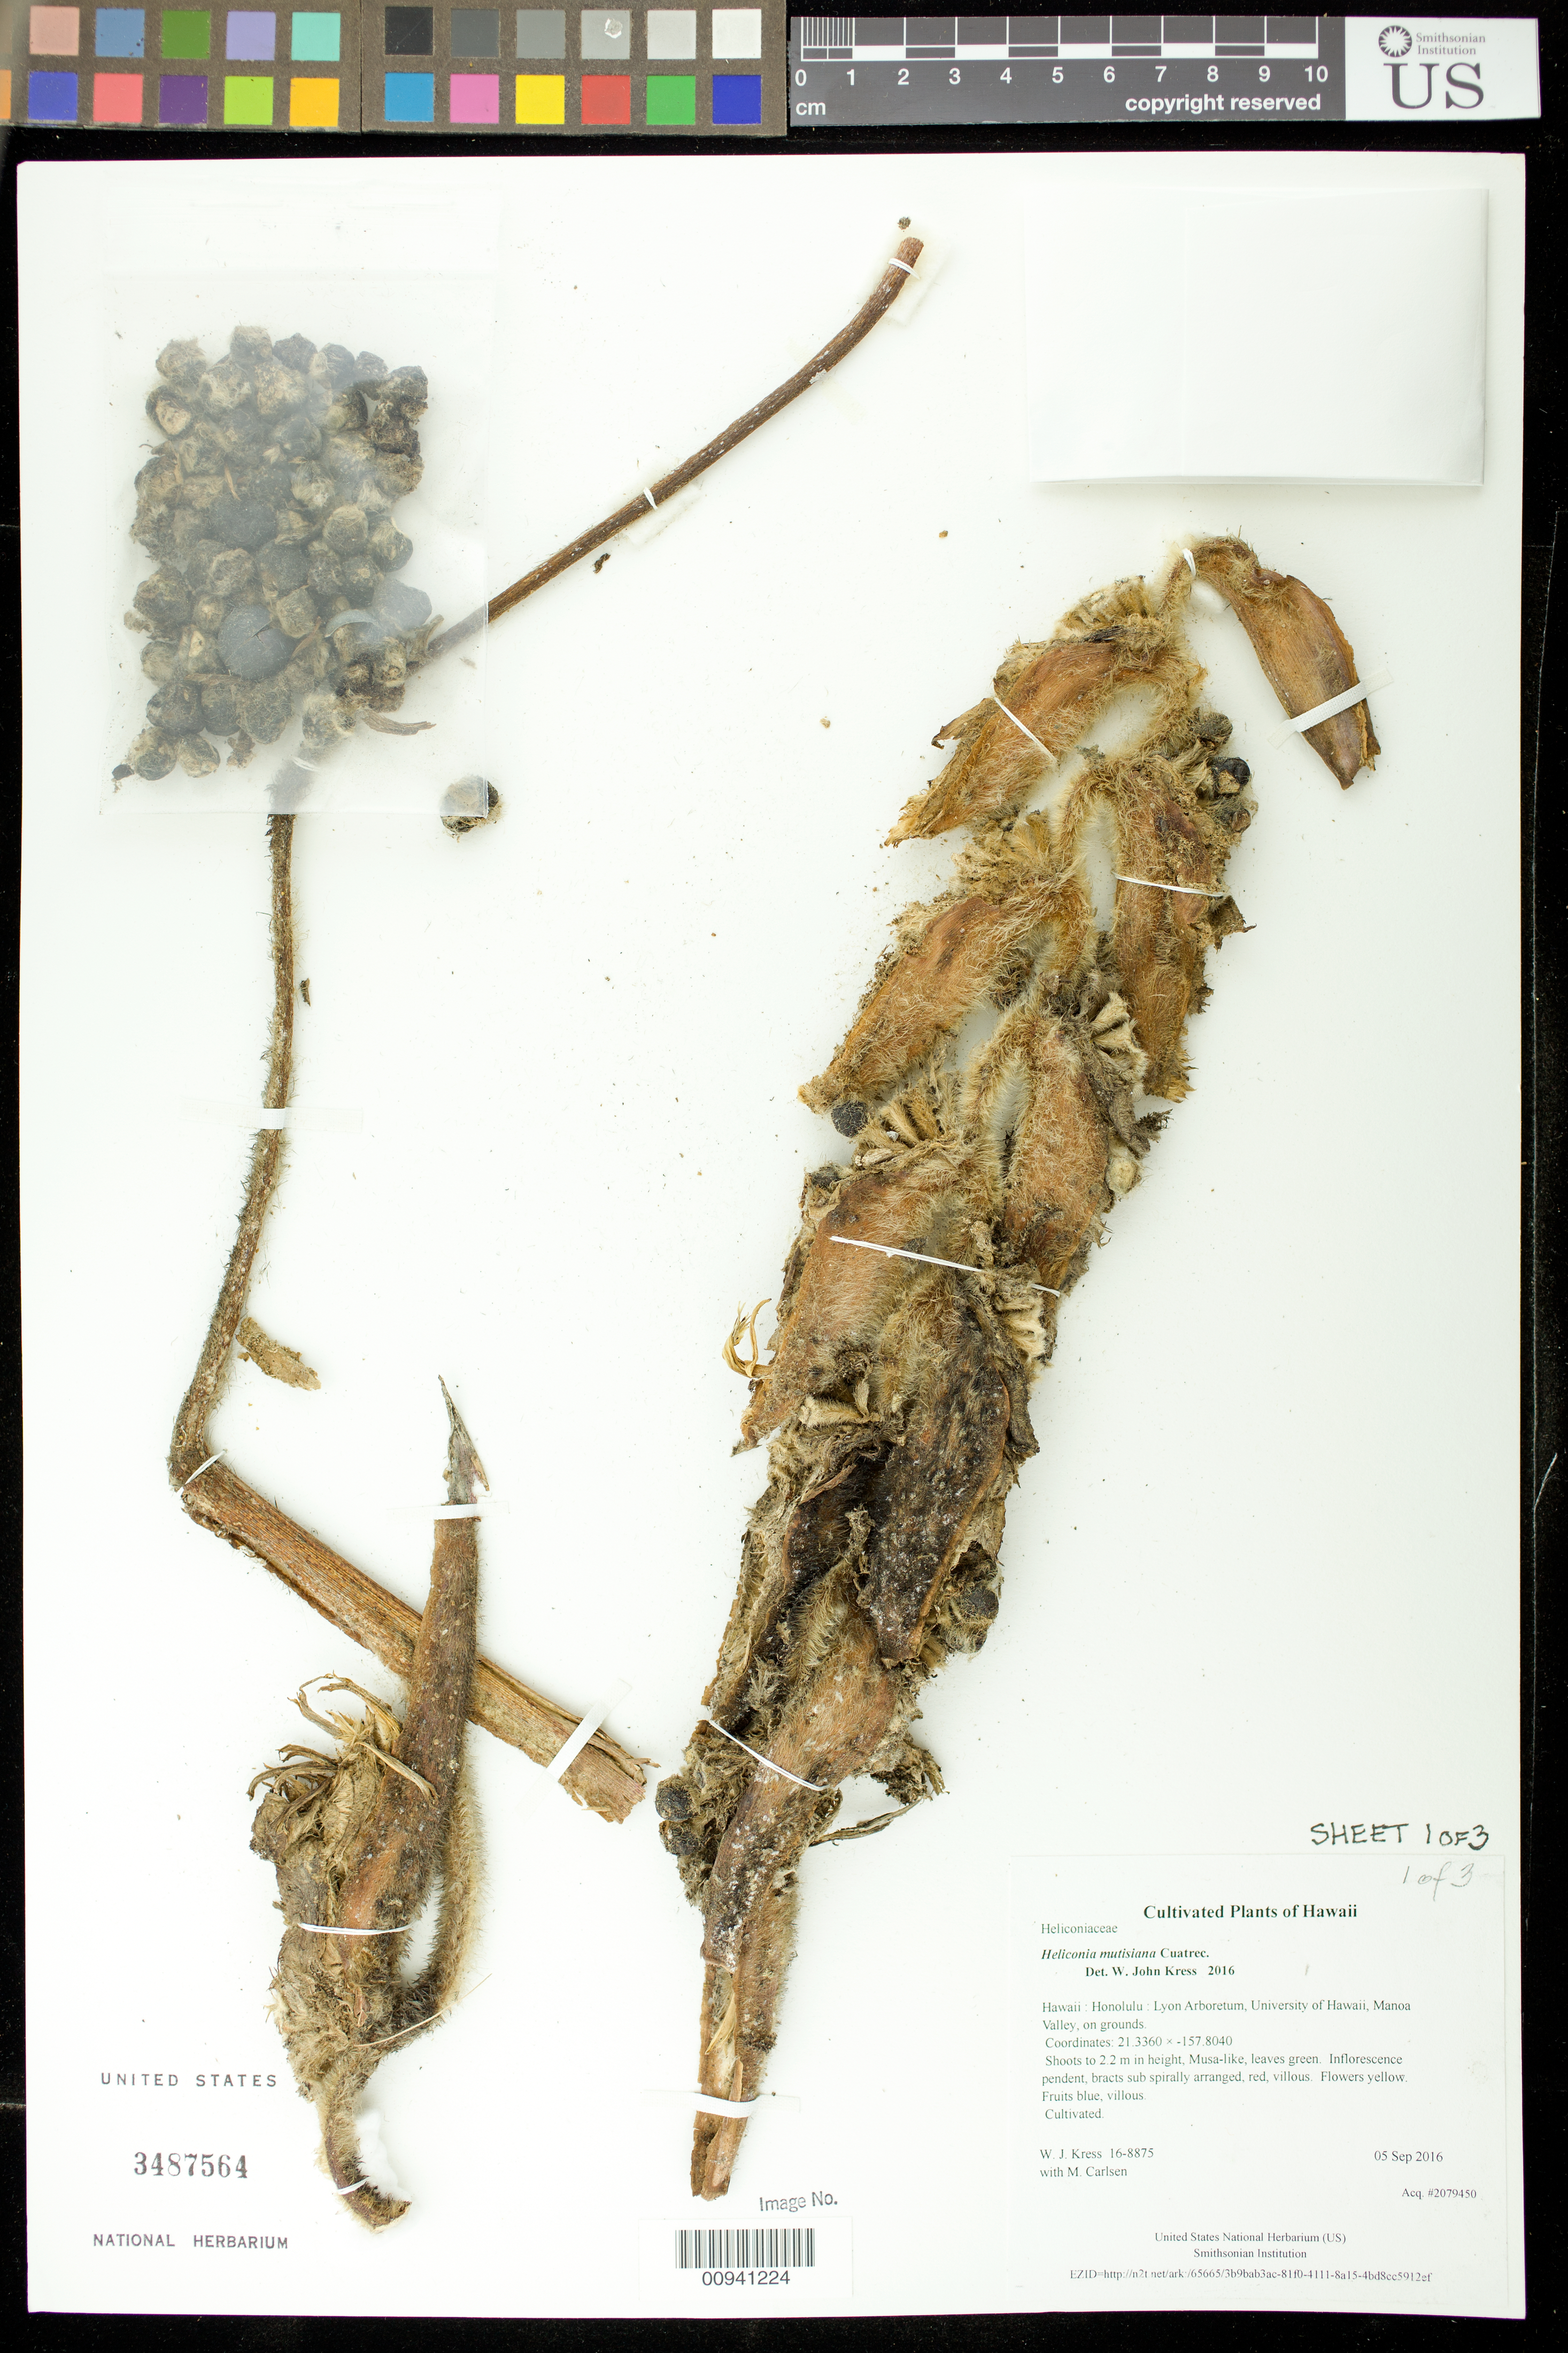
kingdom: Plantae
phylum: Tracheophyta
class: Liliopsida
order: Zingiberales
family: Heliconiaceae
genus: Heliconia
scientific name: Heliconia mutisiana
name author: Cuatrec.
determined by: Kress, W. J., (US), Smithsonian Institution - National Museum of Natural History (UNITED STATES)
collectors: W. J. Kress & M. M. Carlsen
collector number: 16-8875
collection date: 2016-09-05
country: United States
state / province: Hawaii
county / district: Honolulu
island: Oahu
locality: Lyon Arboretum, University of Hawaii, Manoa Valley, on grounds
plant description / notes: Frozen tissue stored in Biorepository at AG5NM90; dried tissue stored at AG5NM89.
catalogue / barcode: US 3487564